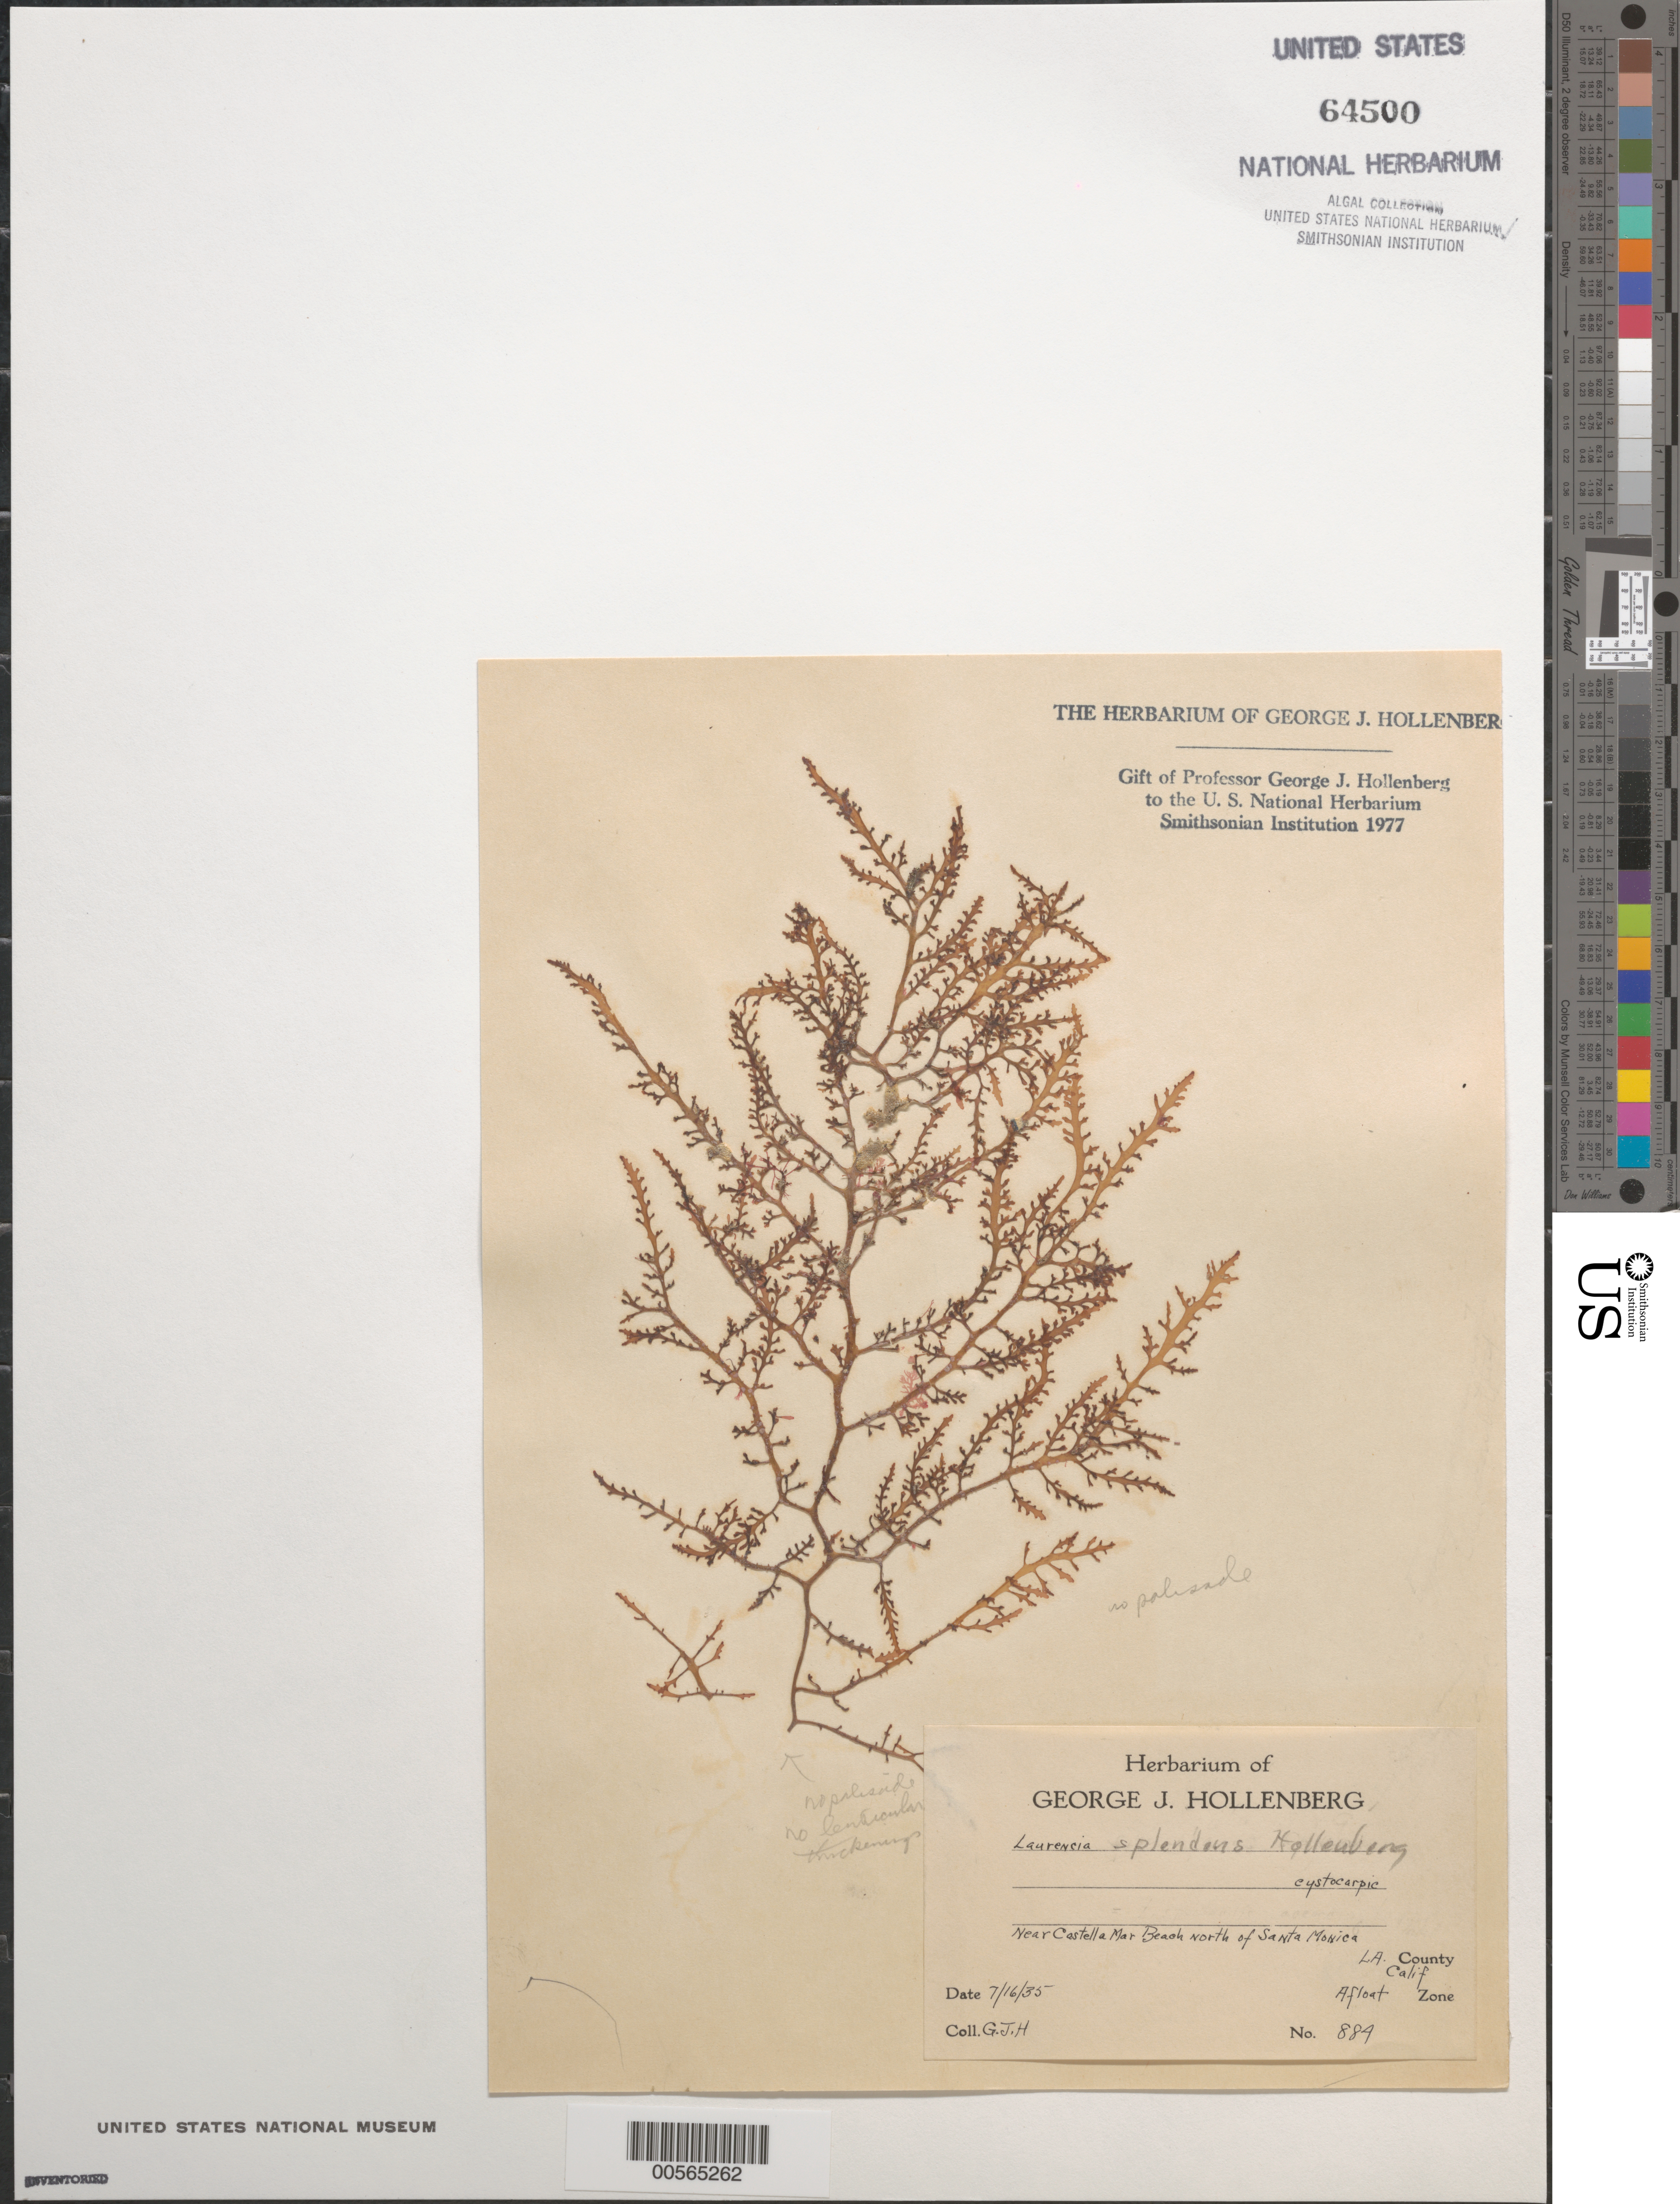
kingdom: Plantae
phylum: Rhodophyta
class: Florideophyceae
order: Ceramiales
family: Rhodomelaceae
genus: Osmundea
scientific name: Osmundea splendens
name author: (Hollenb.) K.W. Nam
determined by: Algae name updating Project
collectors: G. Hollenberg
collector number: GJH 884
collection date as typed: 16 Jul 1935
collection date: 1935-07-16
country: United States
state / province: California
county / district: Los Angeles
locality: Near Castle Mar Beach, north of Santa Monica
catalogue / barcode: US 64500